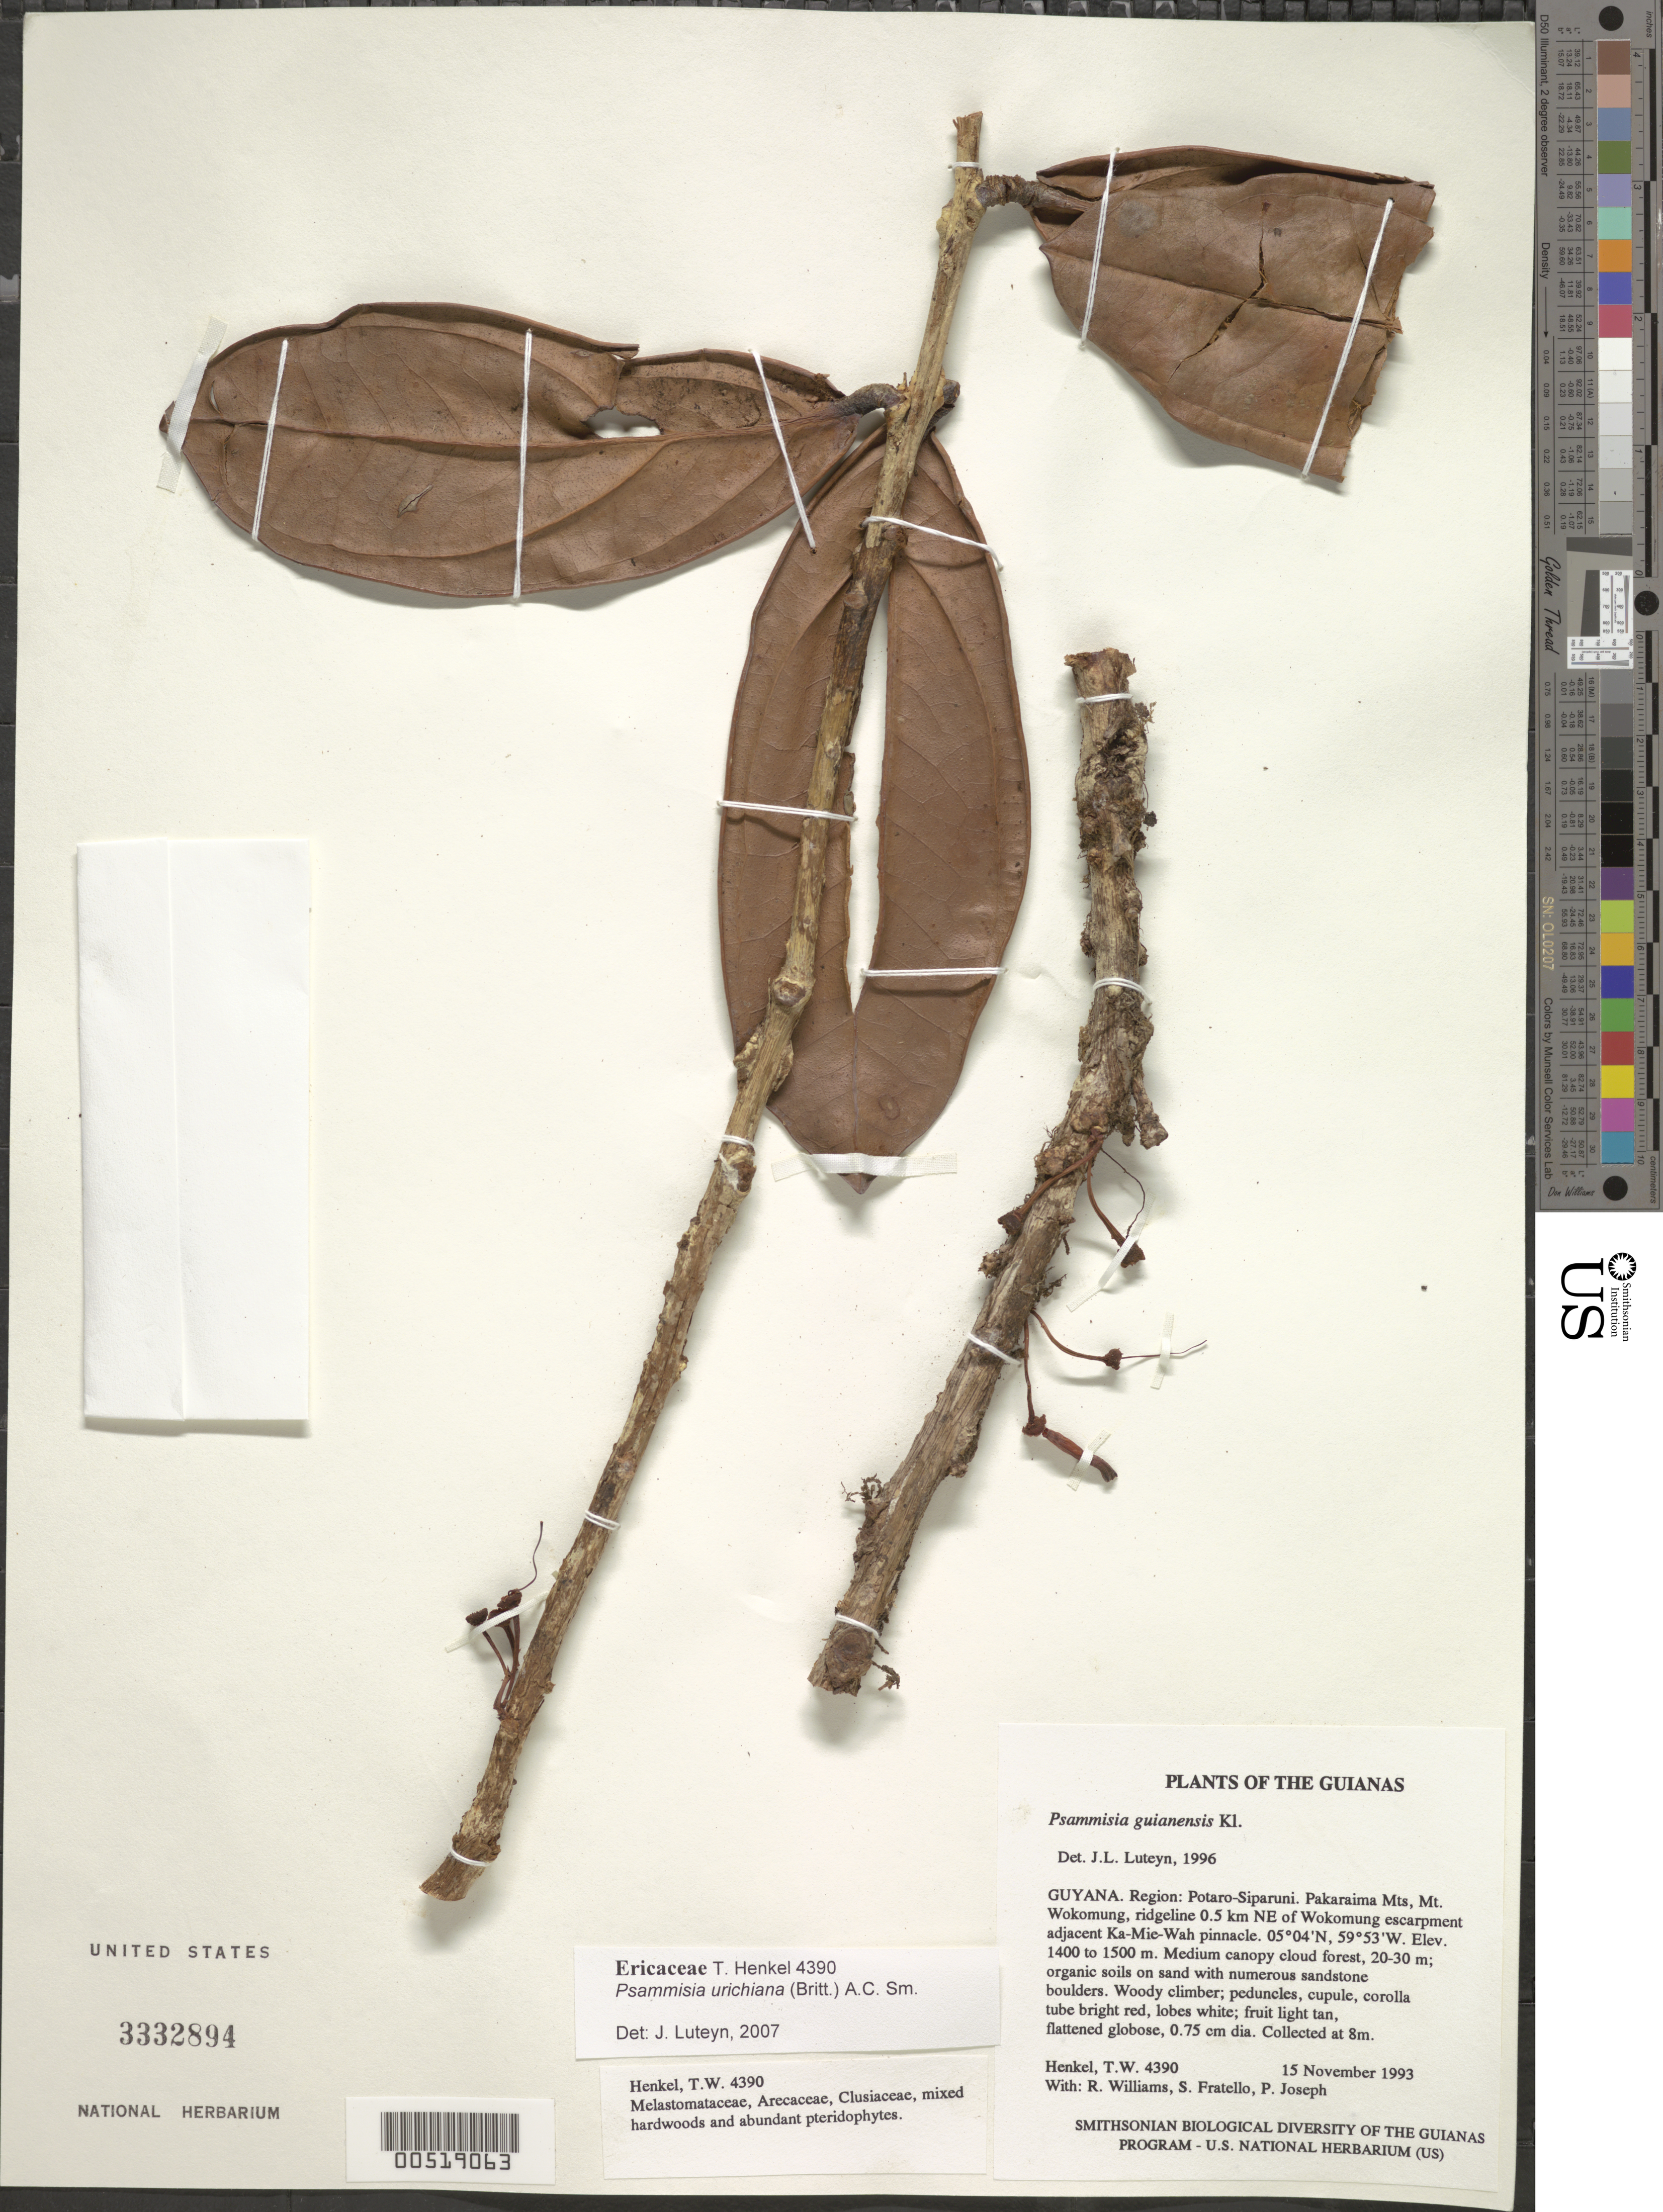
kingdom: Plantae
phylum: Tracheophyta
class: Magnoliopsida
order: Ericales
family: Ericaceae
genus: Psammisia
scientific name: Psammisia urichiana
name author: (Britton) A.C. Sm.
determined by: Luteyn, J. L.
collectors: T. Henkel, R. Williams, S. Fratello & P. Joseph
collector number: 4390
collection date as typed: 15 November 1993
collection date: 1993-11-15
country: Guyana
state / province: Potaro-Siparuni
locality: Pakaraima Mts, Mt. Wokomung, ridgeline 0.5 km NE of Wokomung escarpment adjacent Ka-Mie-Wah pinnacle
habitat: Medium canopy cloud forest, 20-30 m; organic soils on sand with numerous sandstone boulders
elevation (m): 1400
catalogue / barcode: US 3332894